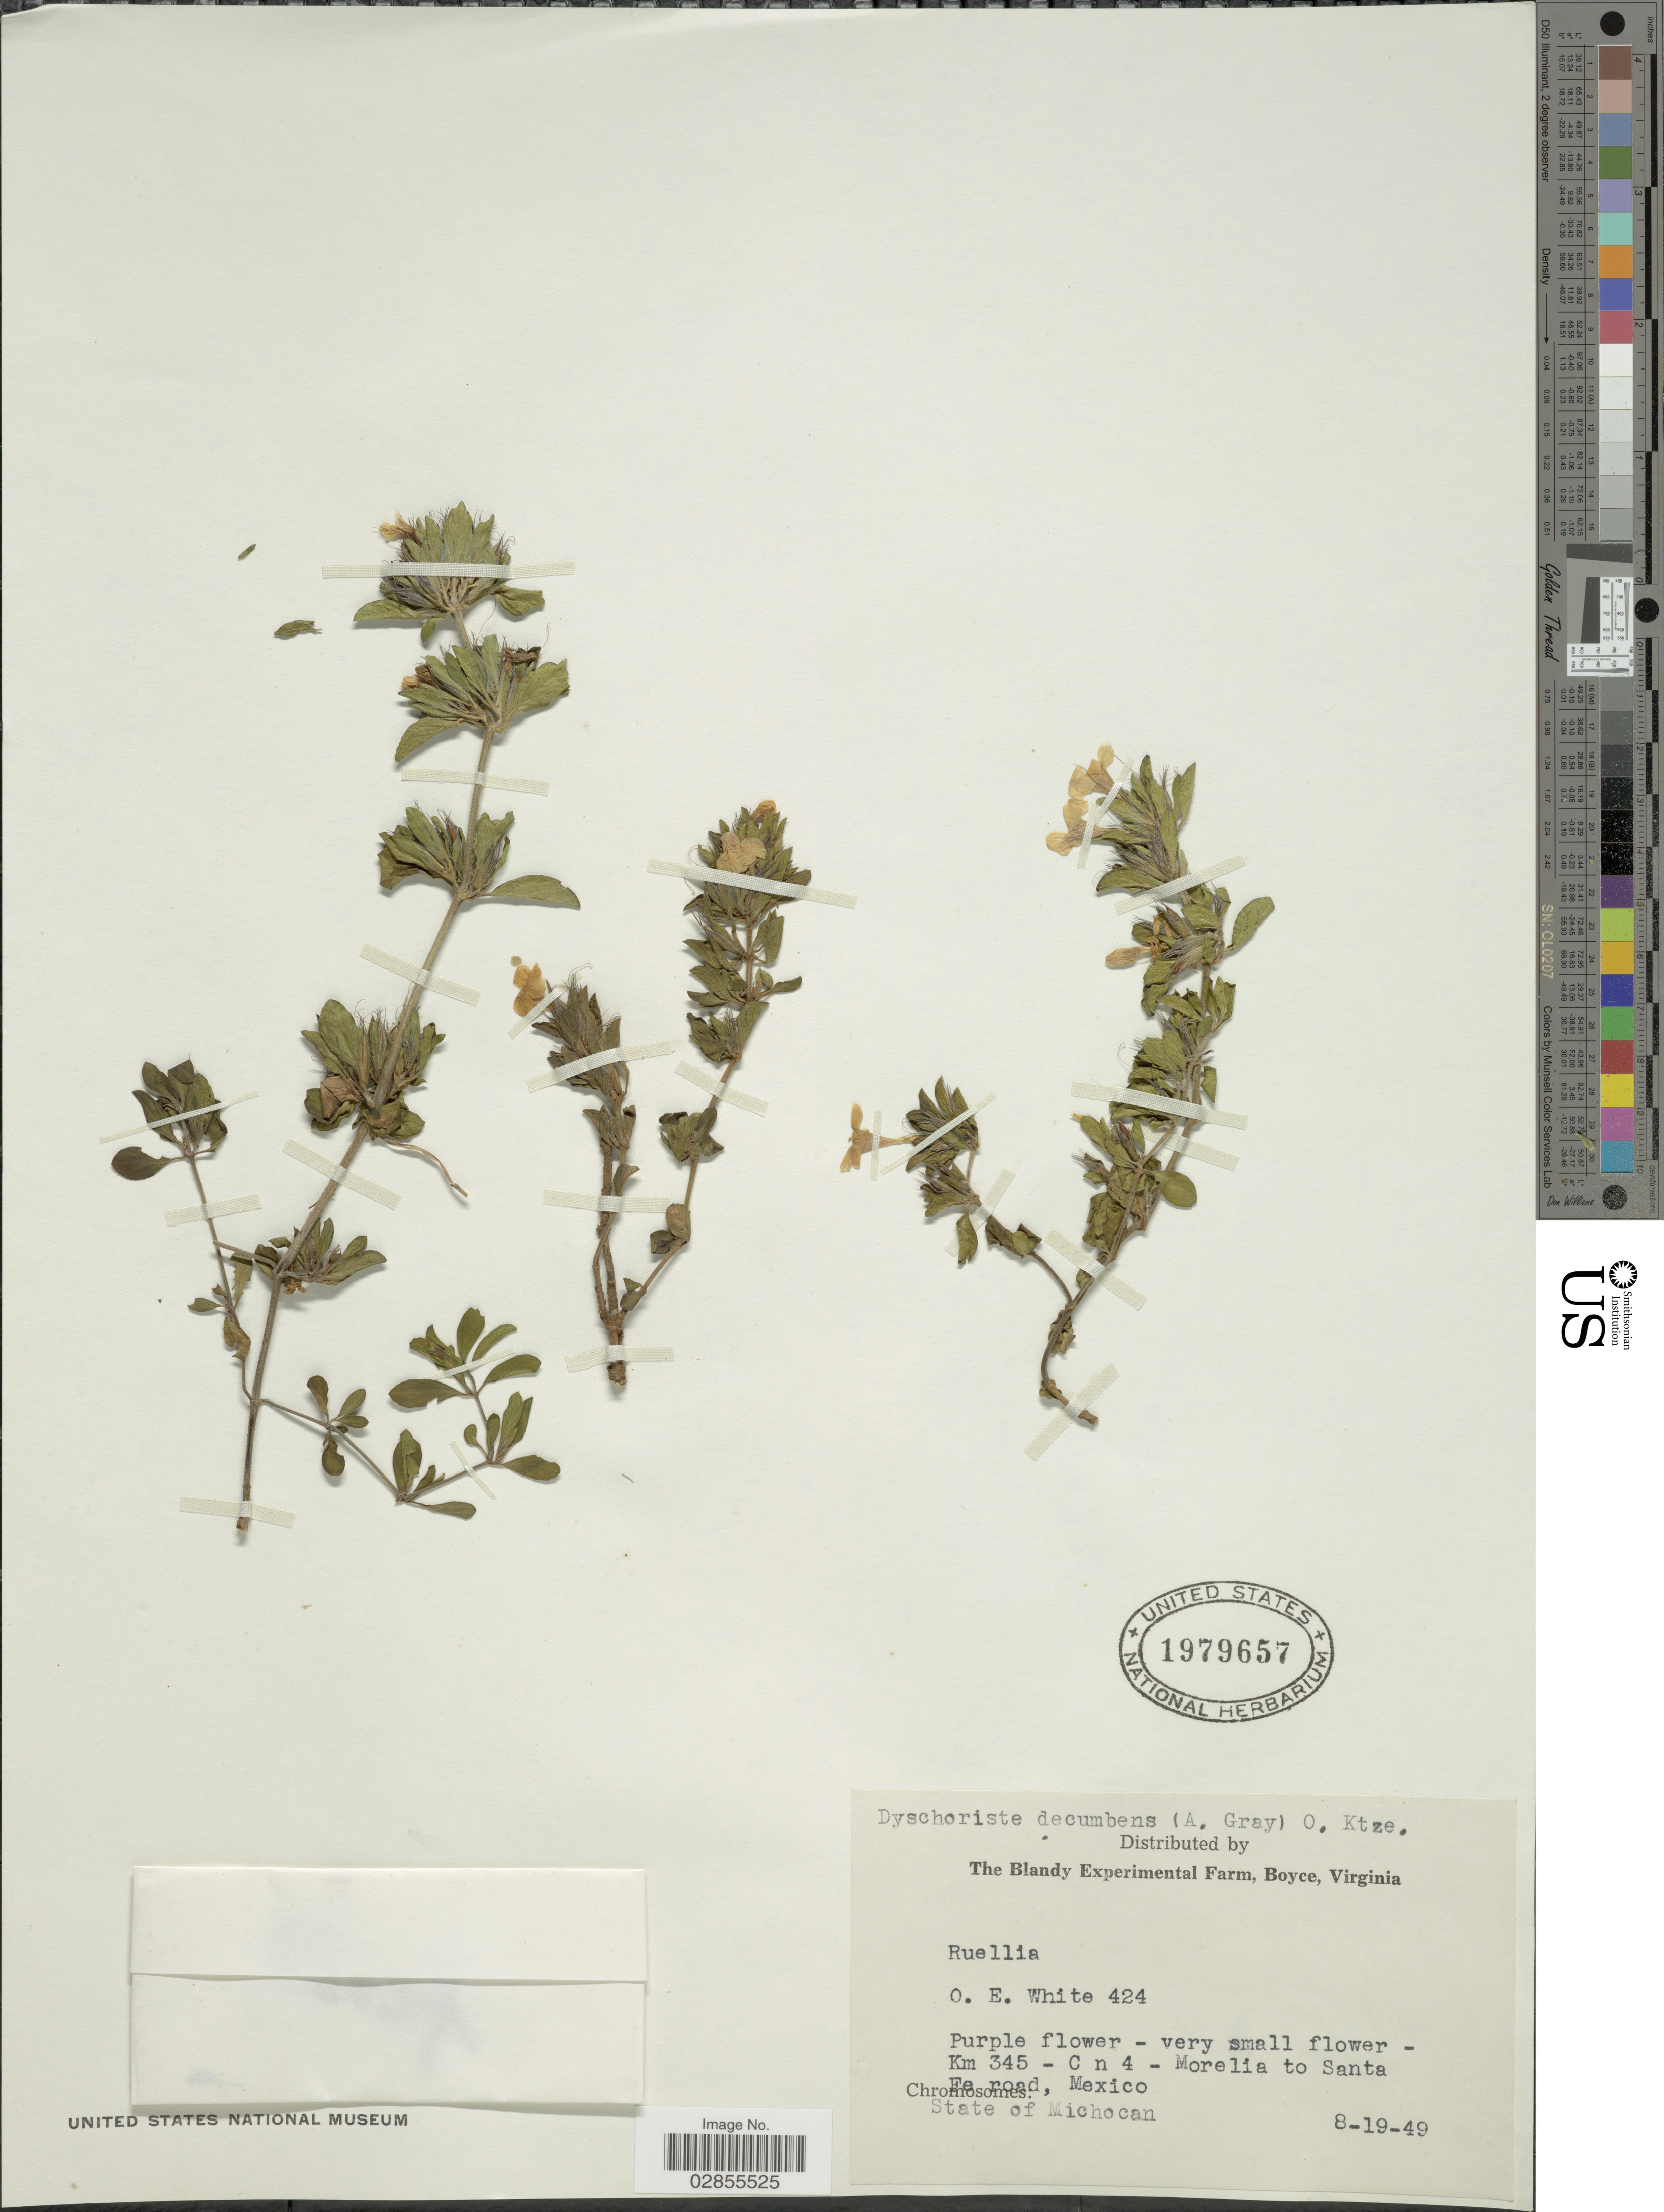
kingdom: Plantae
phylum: Tracheophyta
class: Magnoliopsida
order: Lamiales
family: Acanthaceae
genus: Dyschoriste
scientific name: Dyschoriste schiedeana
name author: (Nees) Kuntze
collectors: O. E. White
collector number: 424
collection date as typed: Transcribed d/m/y: 19/8/49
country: Mexico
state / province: Michoacán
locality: Km 345- C n 4, Morelia to Santa Fe Road.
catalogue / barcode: US 1979657